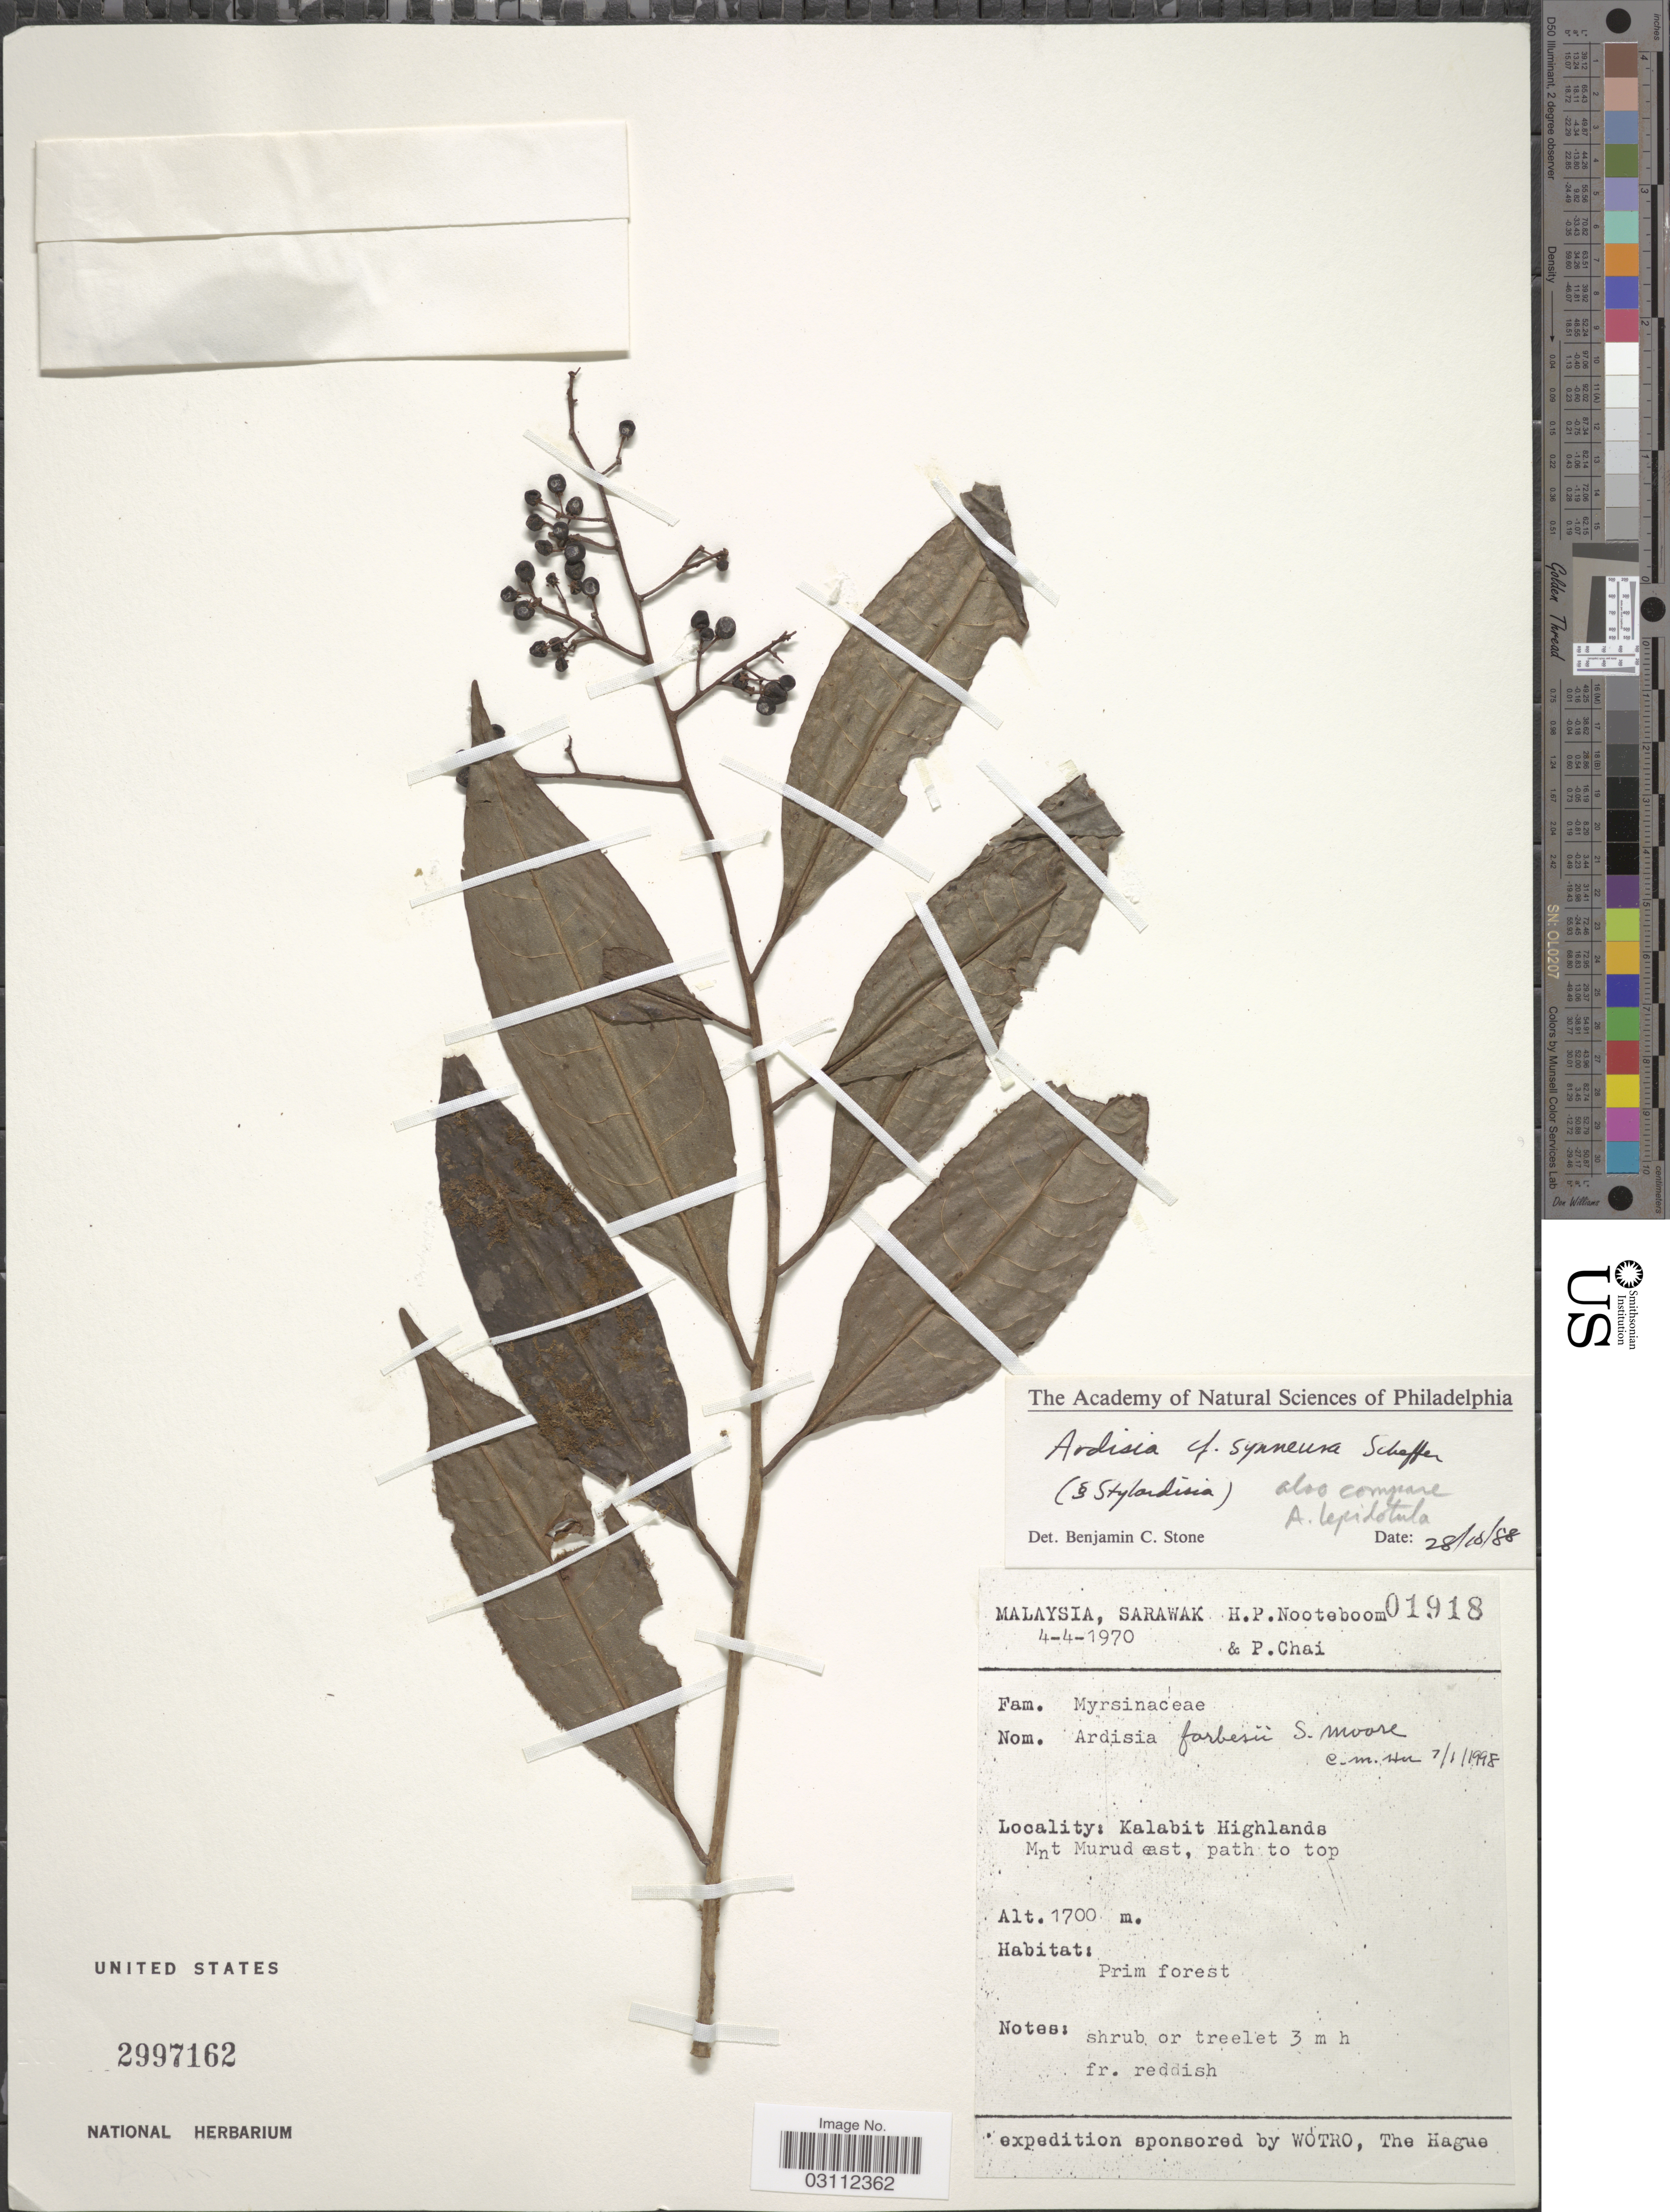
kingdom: Plantae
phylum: Tracheophyta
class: Magnoliopsida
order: Ericales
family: Primulaceae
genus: Ardisia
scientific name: Ardisia forbesii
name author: S. Moore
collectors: H. P. Nooteboom & P. Chai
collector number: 01918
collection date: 1970-04-04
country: Malaysia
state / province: Sarawak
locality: Kalabit Highlands. Mnt Murud east, path to top.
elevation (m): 1700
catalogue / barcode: US 2997162